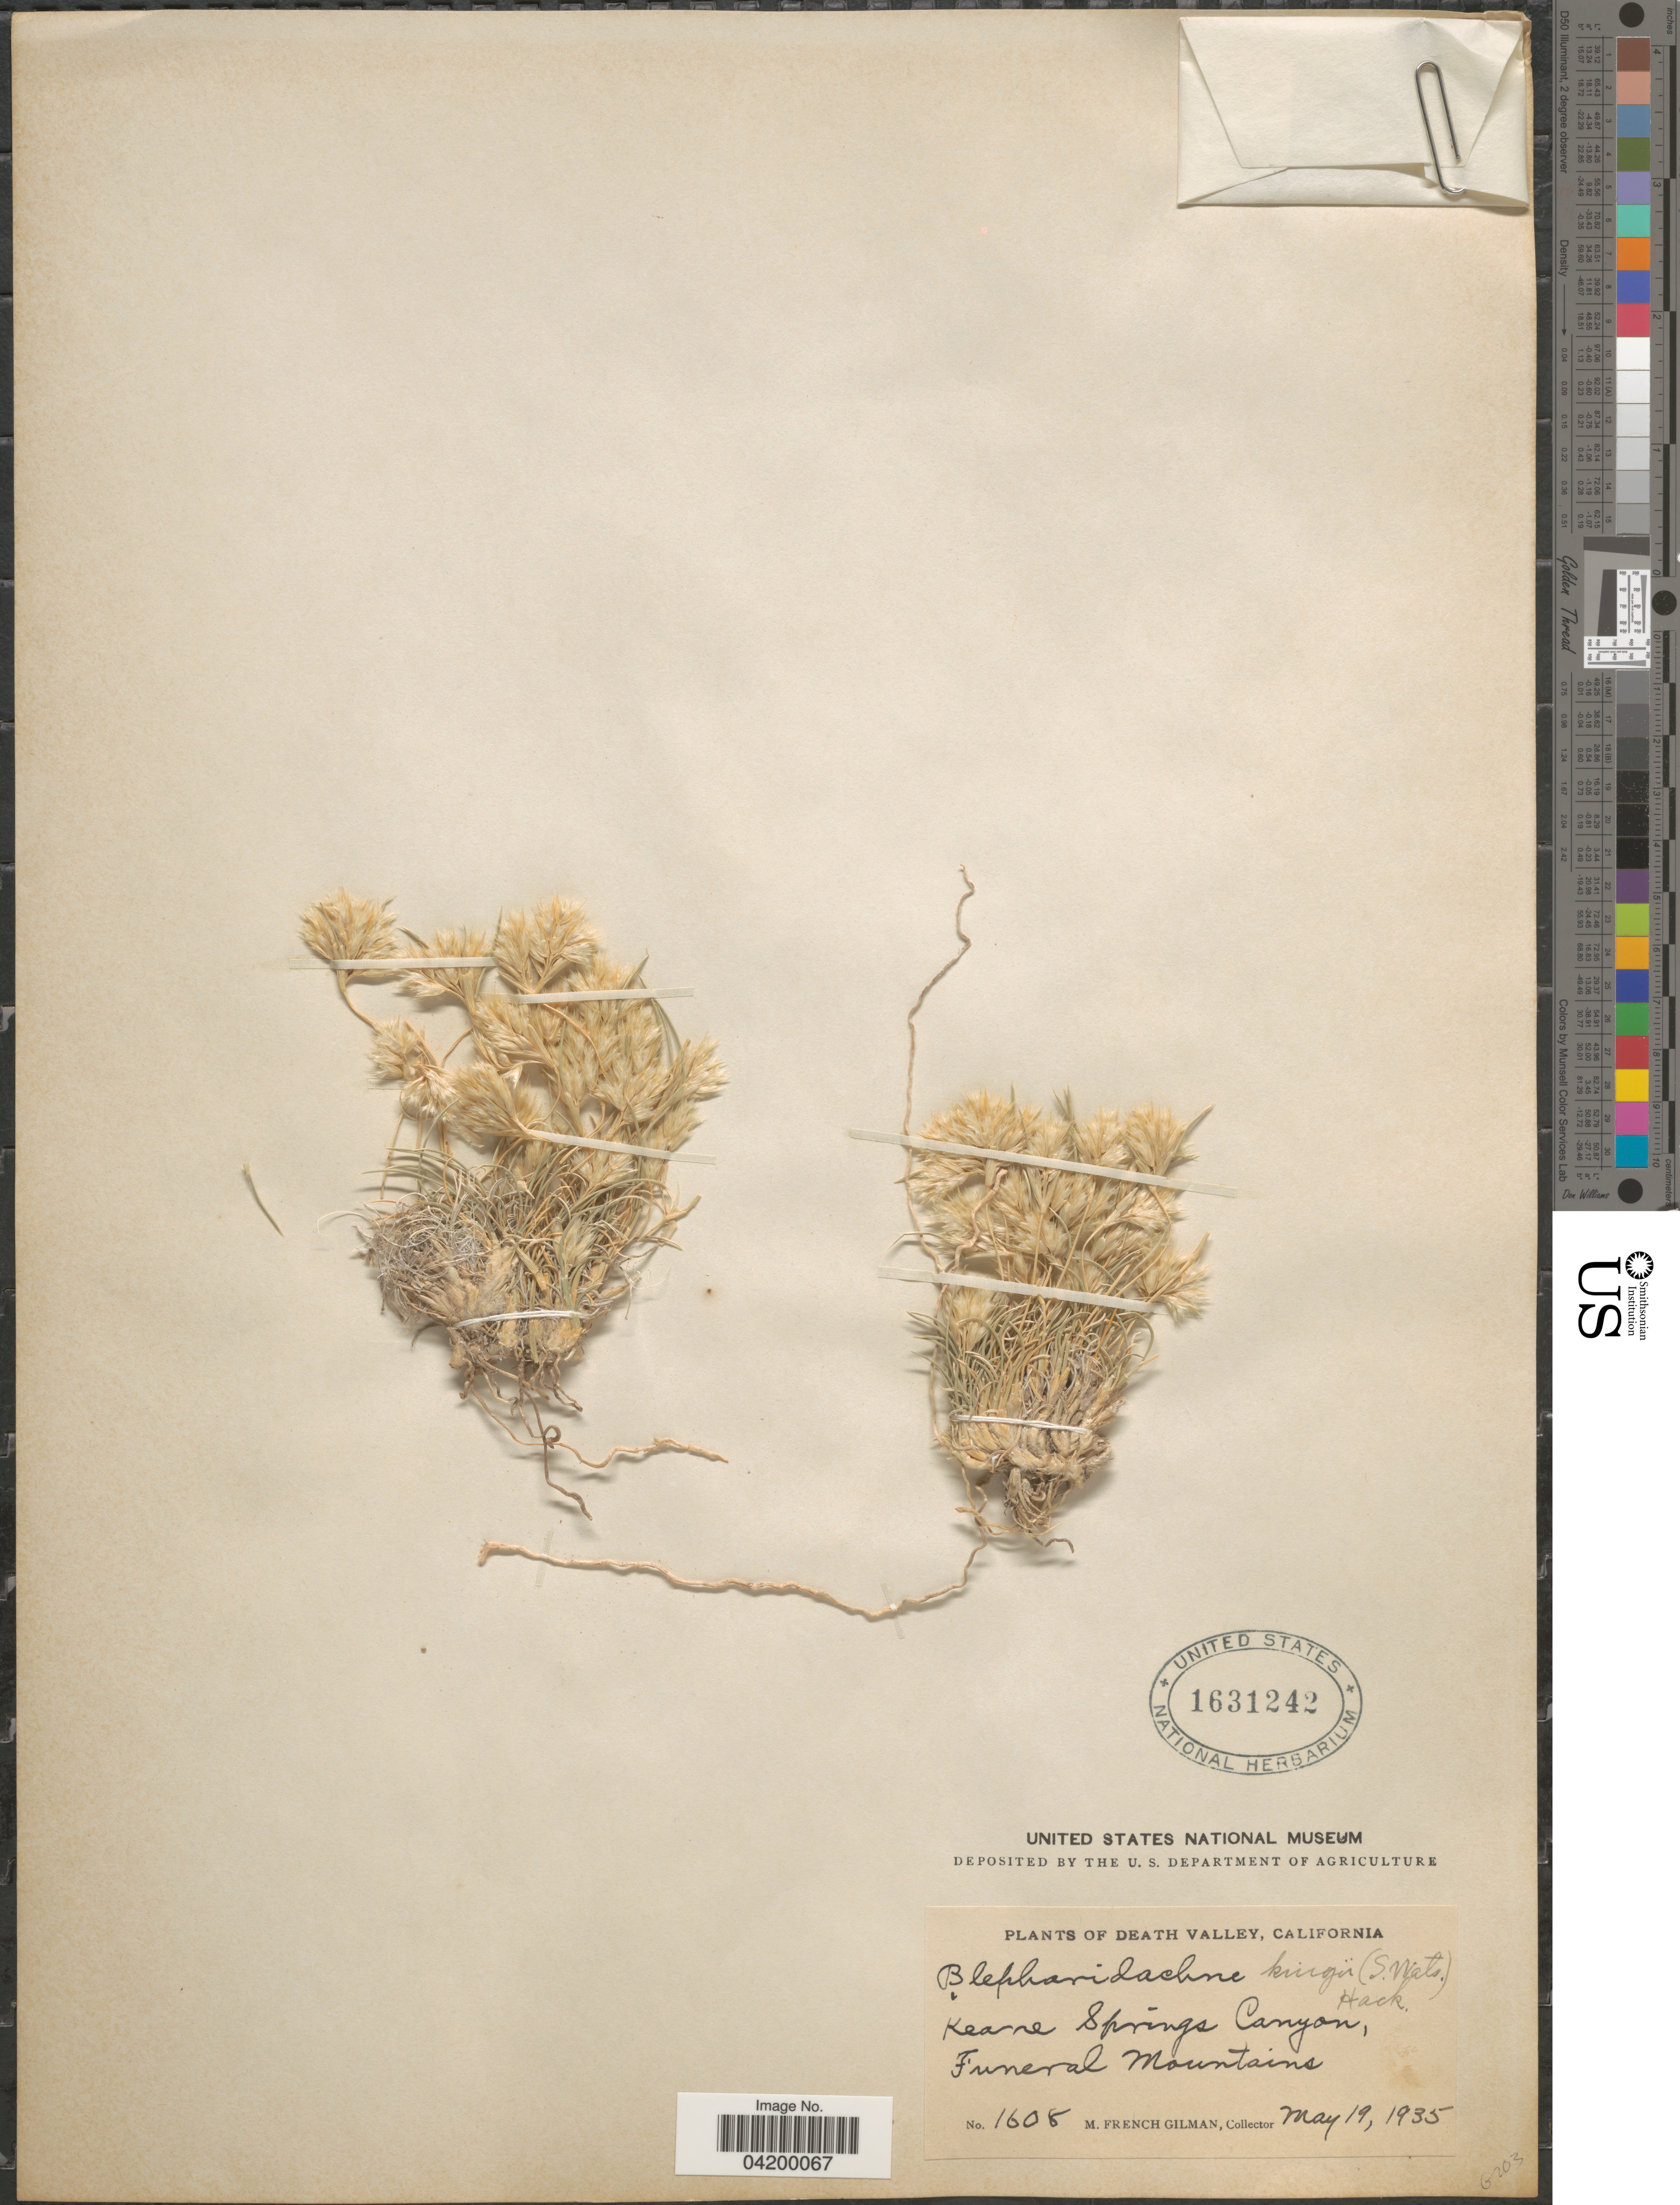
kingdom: Plantae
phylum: Tracheophyta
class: Liliopsida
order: Poales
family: Poaceae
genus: Blepharidachne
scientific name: Blepharidachne kingii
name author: (S. Watson) Hack.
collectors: M. F. Gilman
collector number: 1608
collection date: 1935-05-19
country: United States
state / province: California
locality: Death Valley. Kearne Springs Canyon, Funeral Mountains.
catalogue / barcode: US 1631242